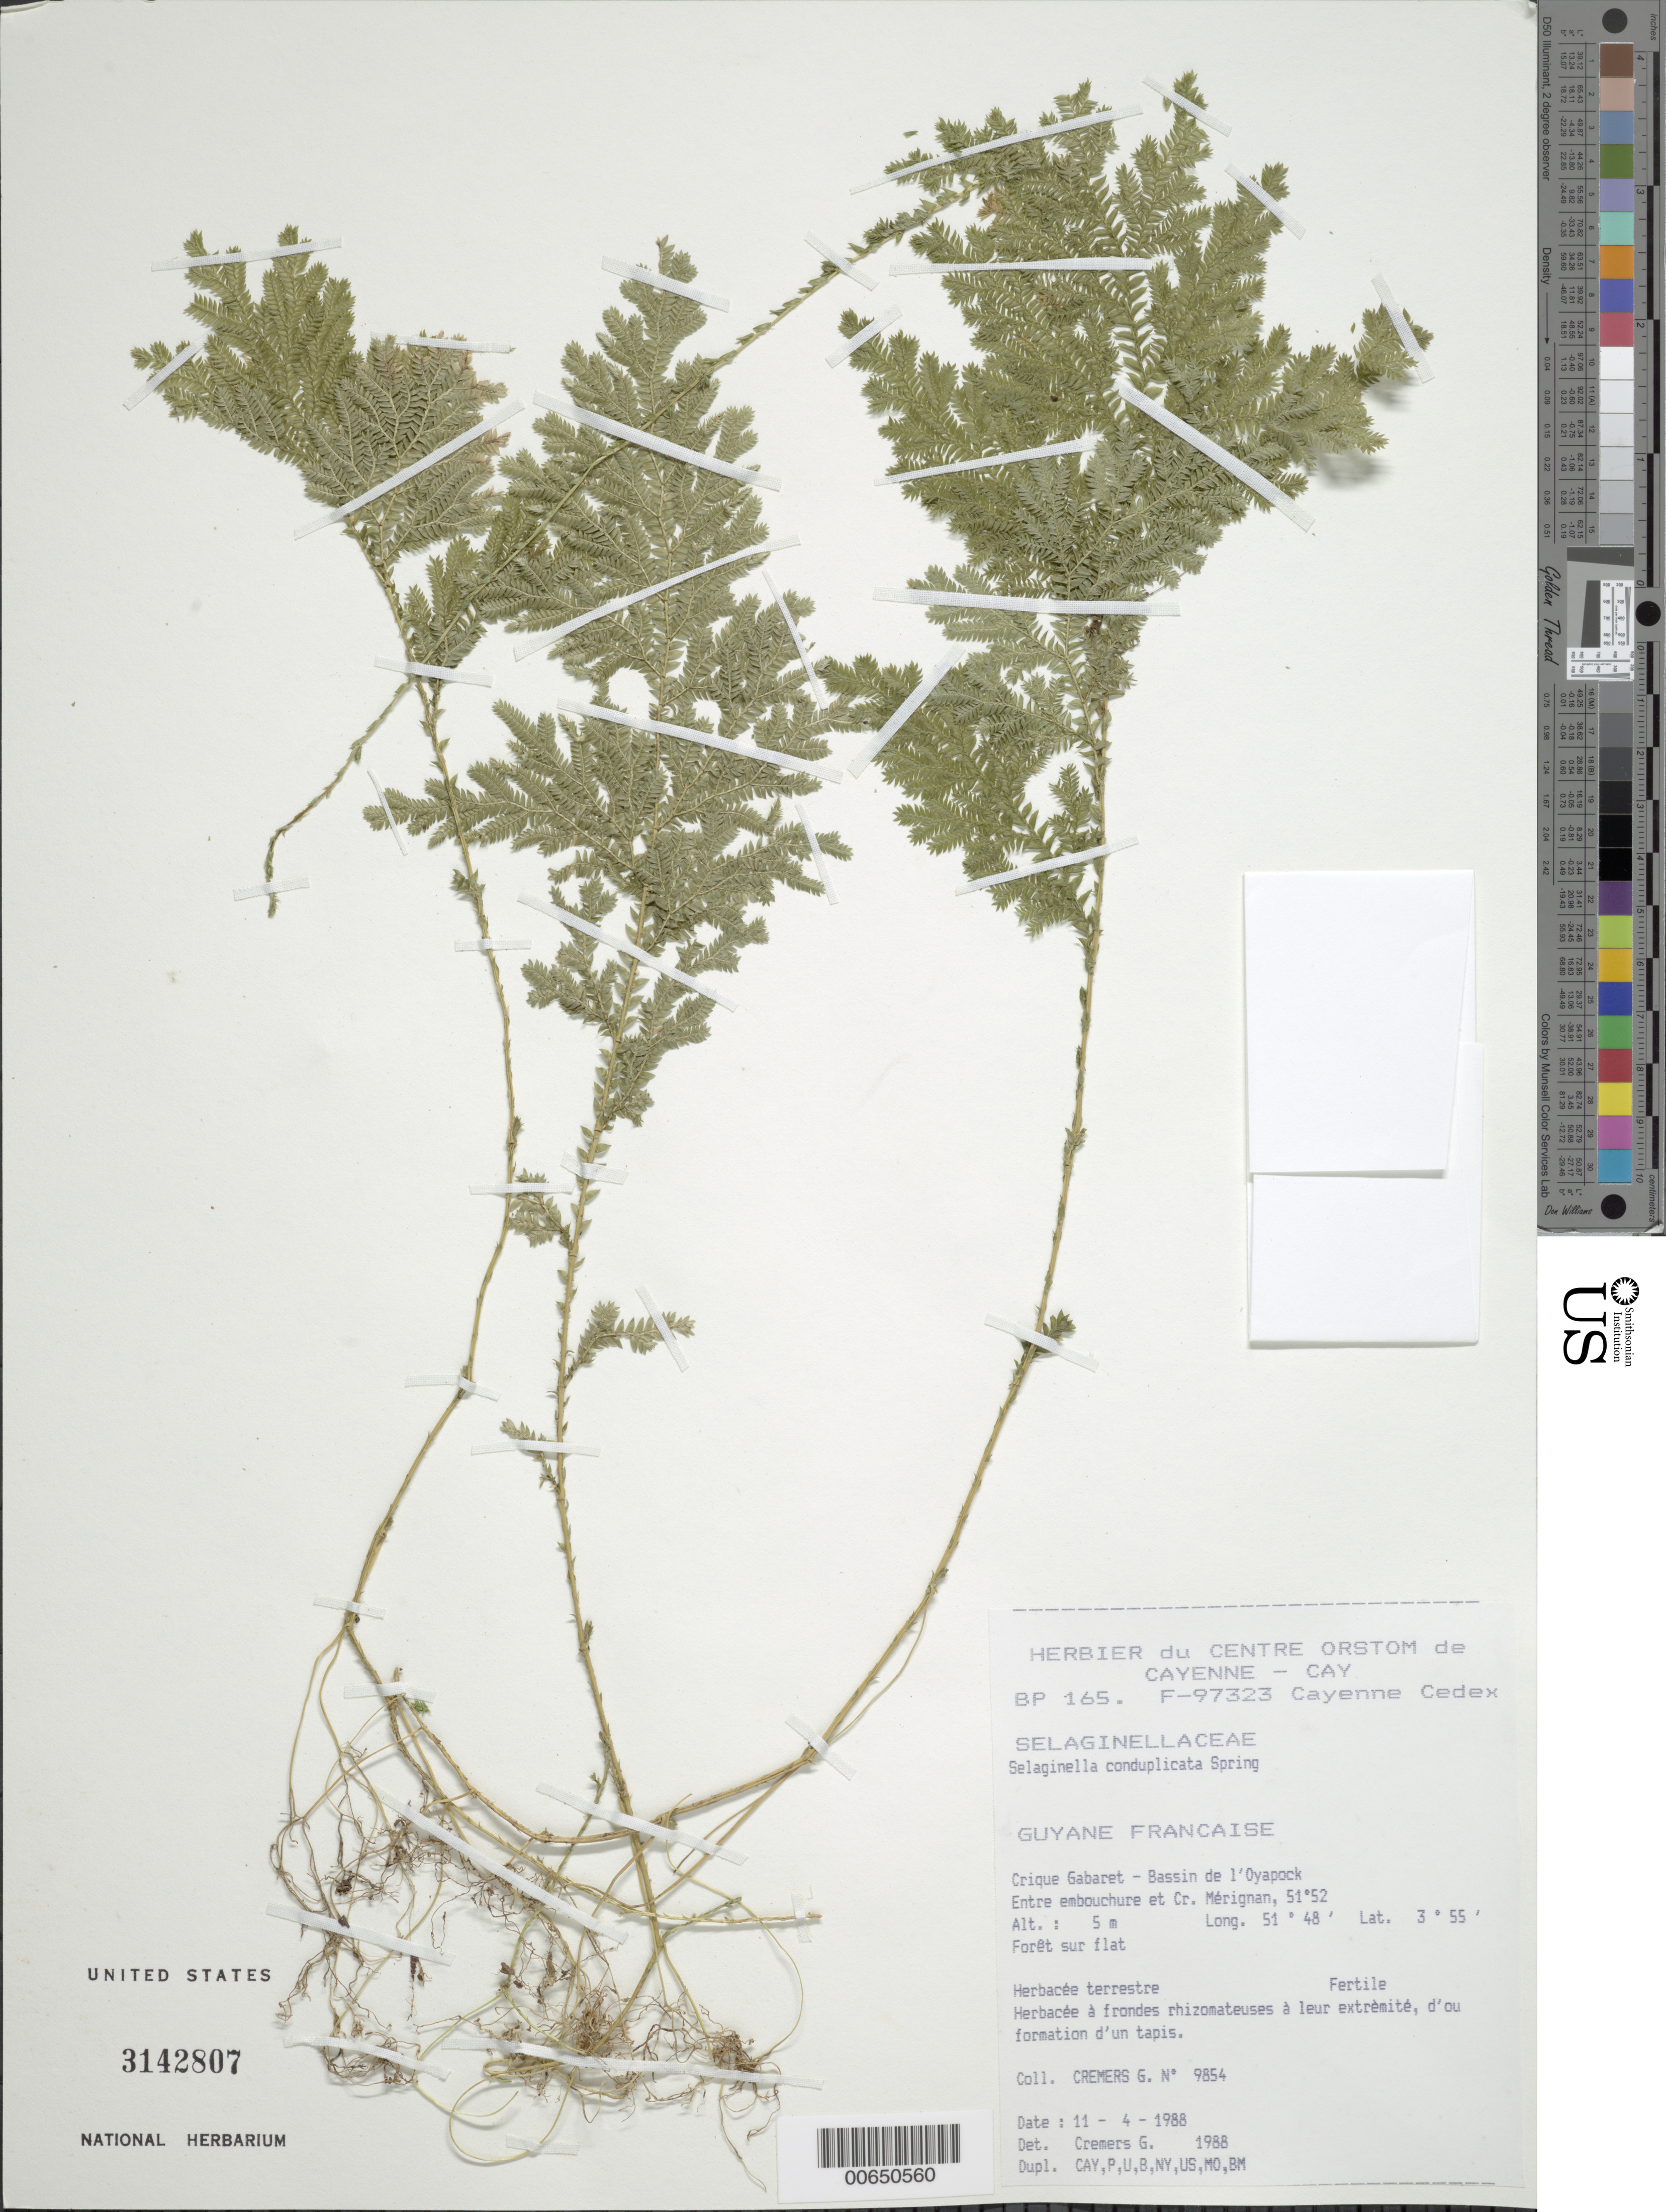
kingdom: Plantae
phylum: Tracheophyta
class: Lycopodiopsida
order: Selaginellales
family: Selaginellaceae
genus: Selaginella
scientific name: Selaginella conduplicata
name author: Spring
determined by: Cremers, Georges A.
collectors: G. Cremers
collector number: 9854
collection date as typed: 11-Apr-88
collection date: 1988-04-11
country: French Guiana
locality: Crique Gabaret, Bassin de l'Oyapock, entre embouchure et Cr. Mérignan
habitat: Forest on flatland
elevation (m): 5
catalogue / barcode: US 3142807